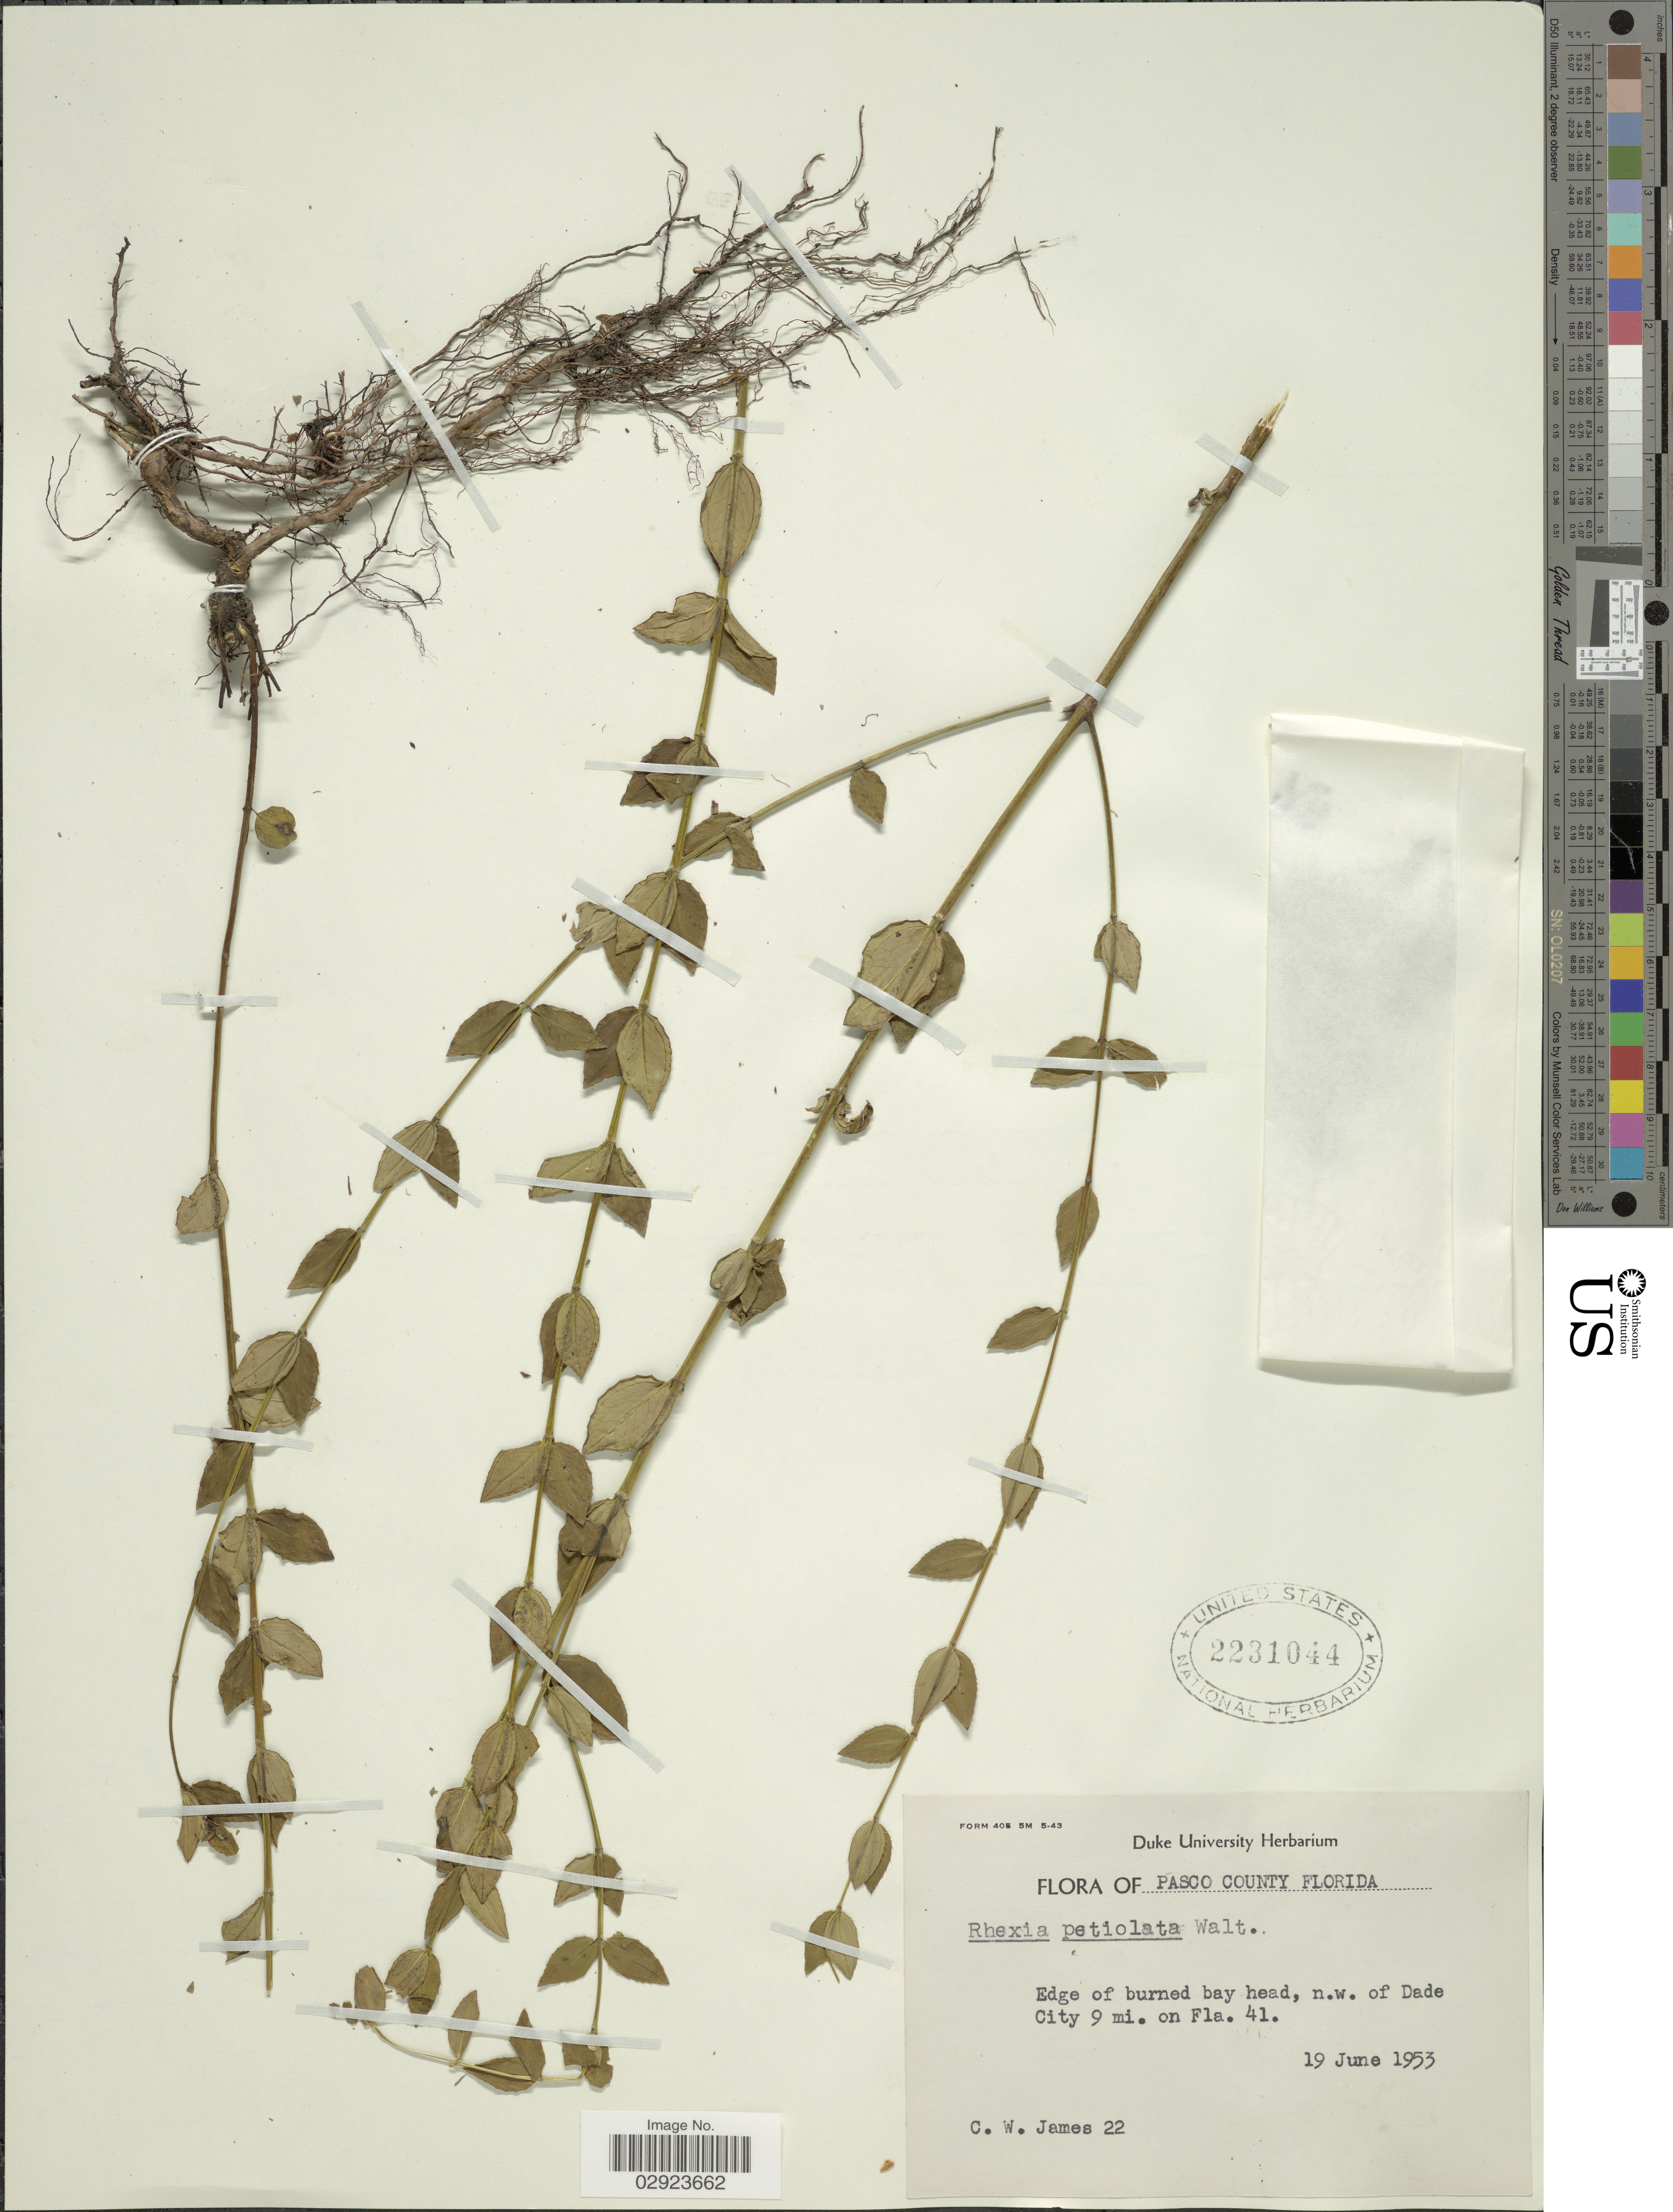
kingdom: Plantae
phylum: Tracheophyta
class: Magnoliopsida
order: Myrtales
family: Melastomataceae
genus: Rhexia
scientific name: Rhexia petiolata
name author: Walter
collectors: C. W. James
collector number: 22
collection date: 1953-06-19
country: United States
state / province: Florida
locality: Pasco County. N.w. of Dade City 9 mi. on Fla. 41.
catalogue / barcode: US 2231044